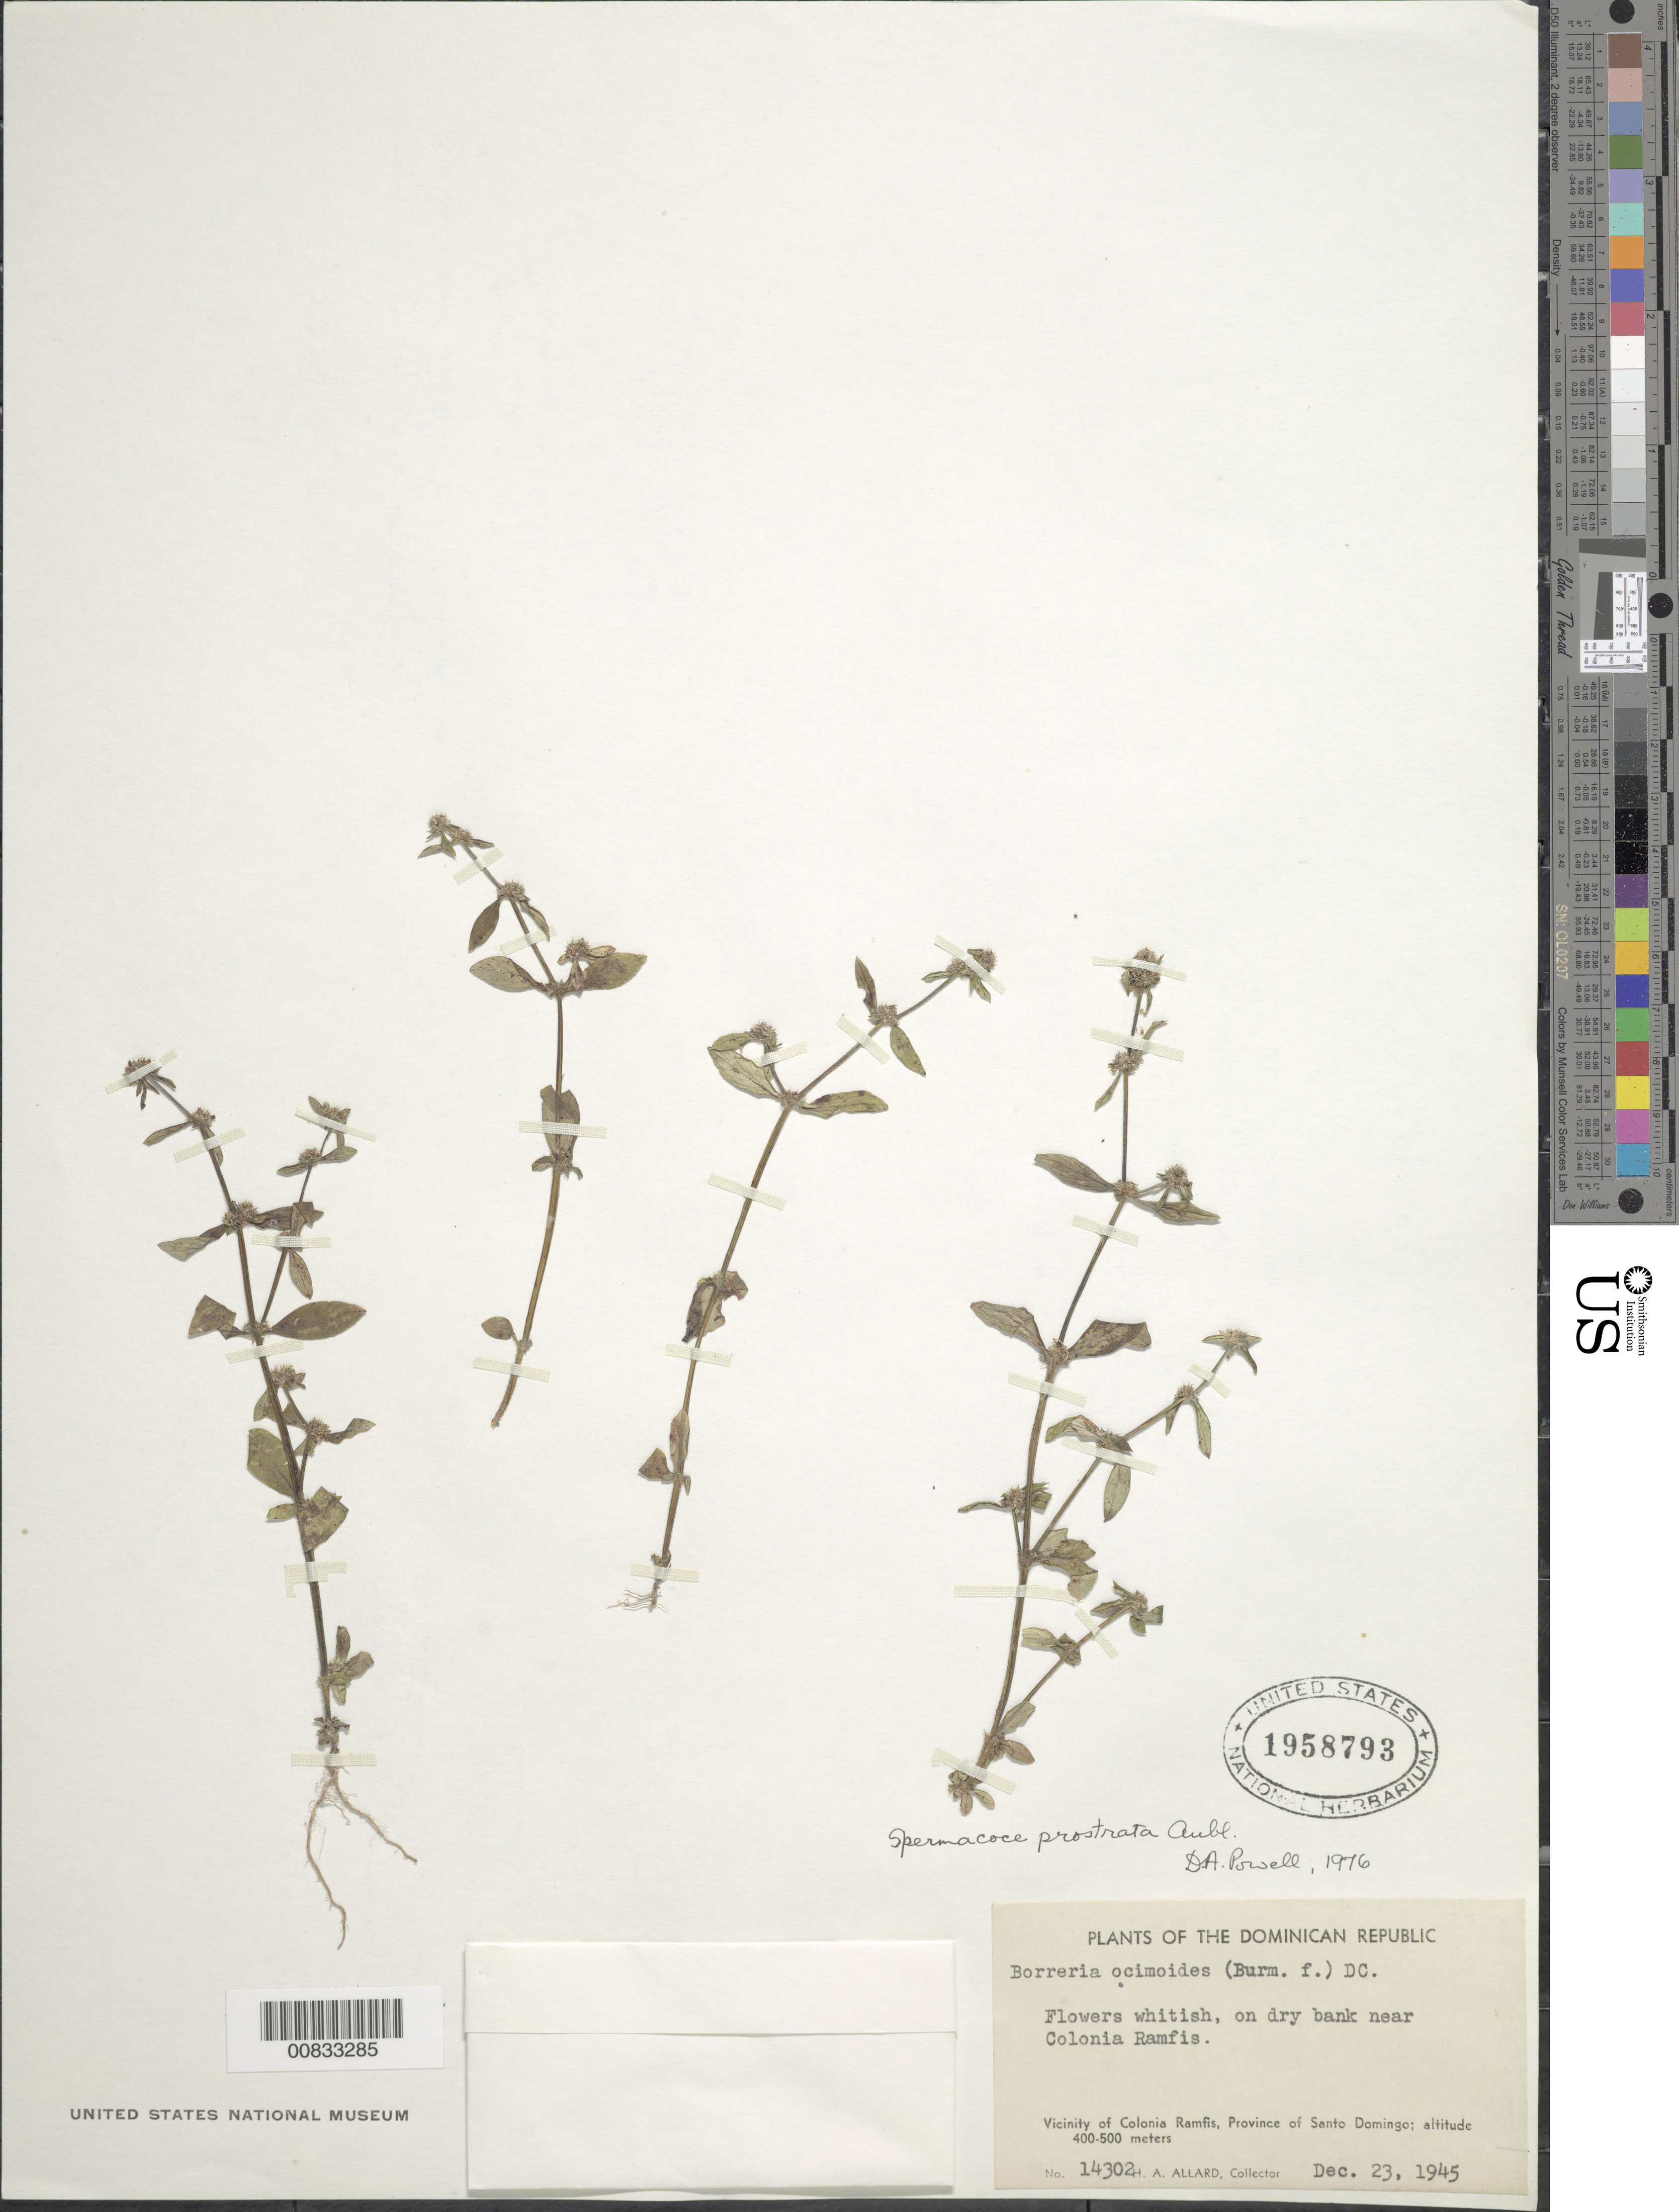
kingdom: Plantae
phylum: Tracheophyta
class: Magnoliopsida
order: Gentianales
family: Rubiaceae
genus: Spermacoce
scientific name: Spermacoce prostrata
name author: Aubl.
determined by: Powell, D. A.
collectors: H. A. Allard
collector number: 14302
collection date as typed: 23 Dec 1945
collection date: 1945-12-23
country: Dominican Republic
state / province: Distrito Nacional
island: Hispaniola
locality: Vicinity of Colonia Ramfis, near town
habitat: On dry bank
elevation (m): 400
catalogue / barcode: US 1958793